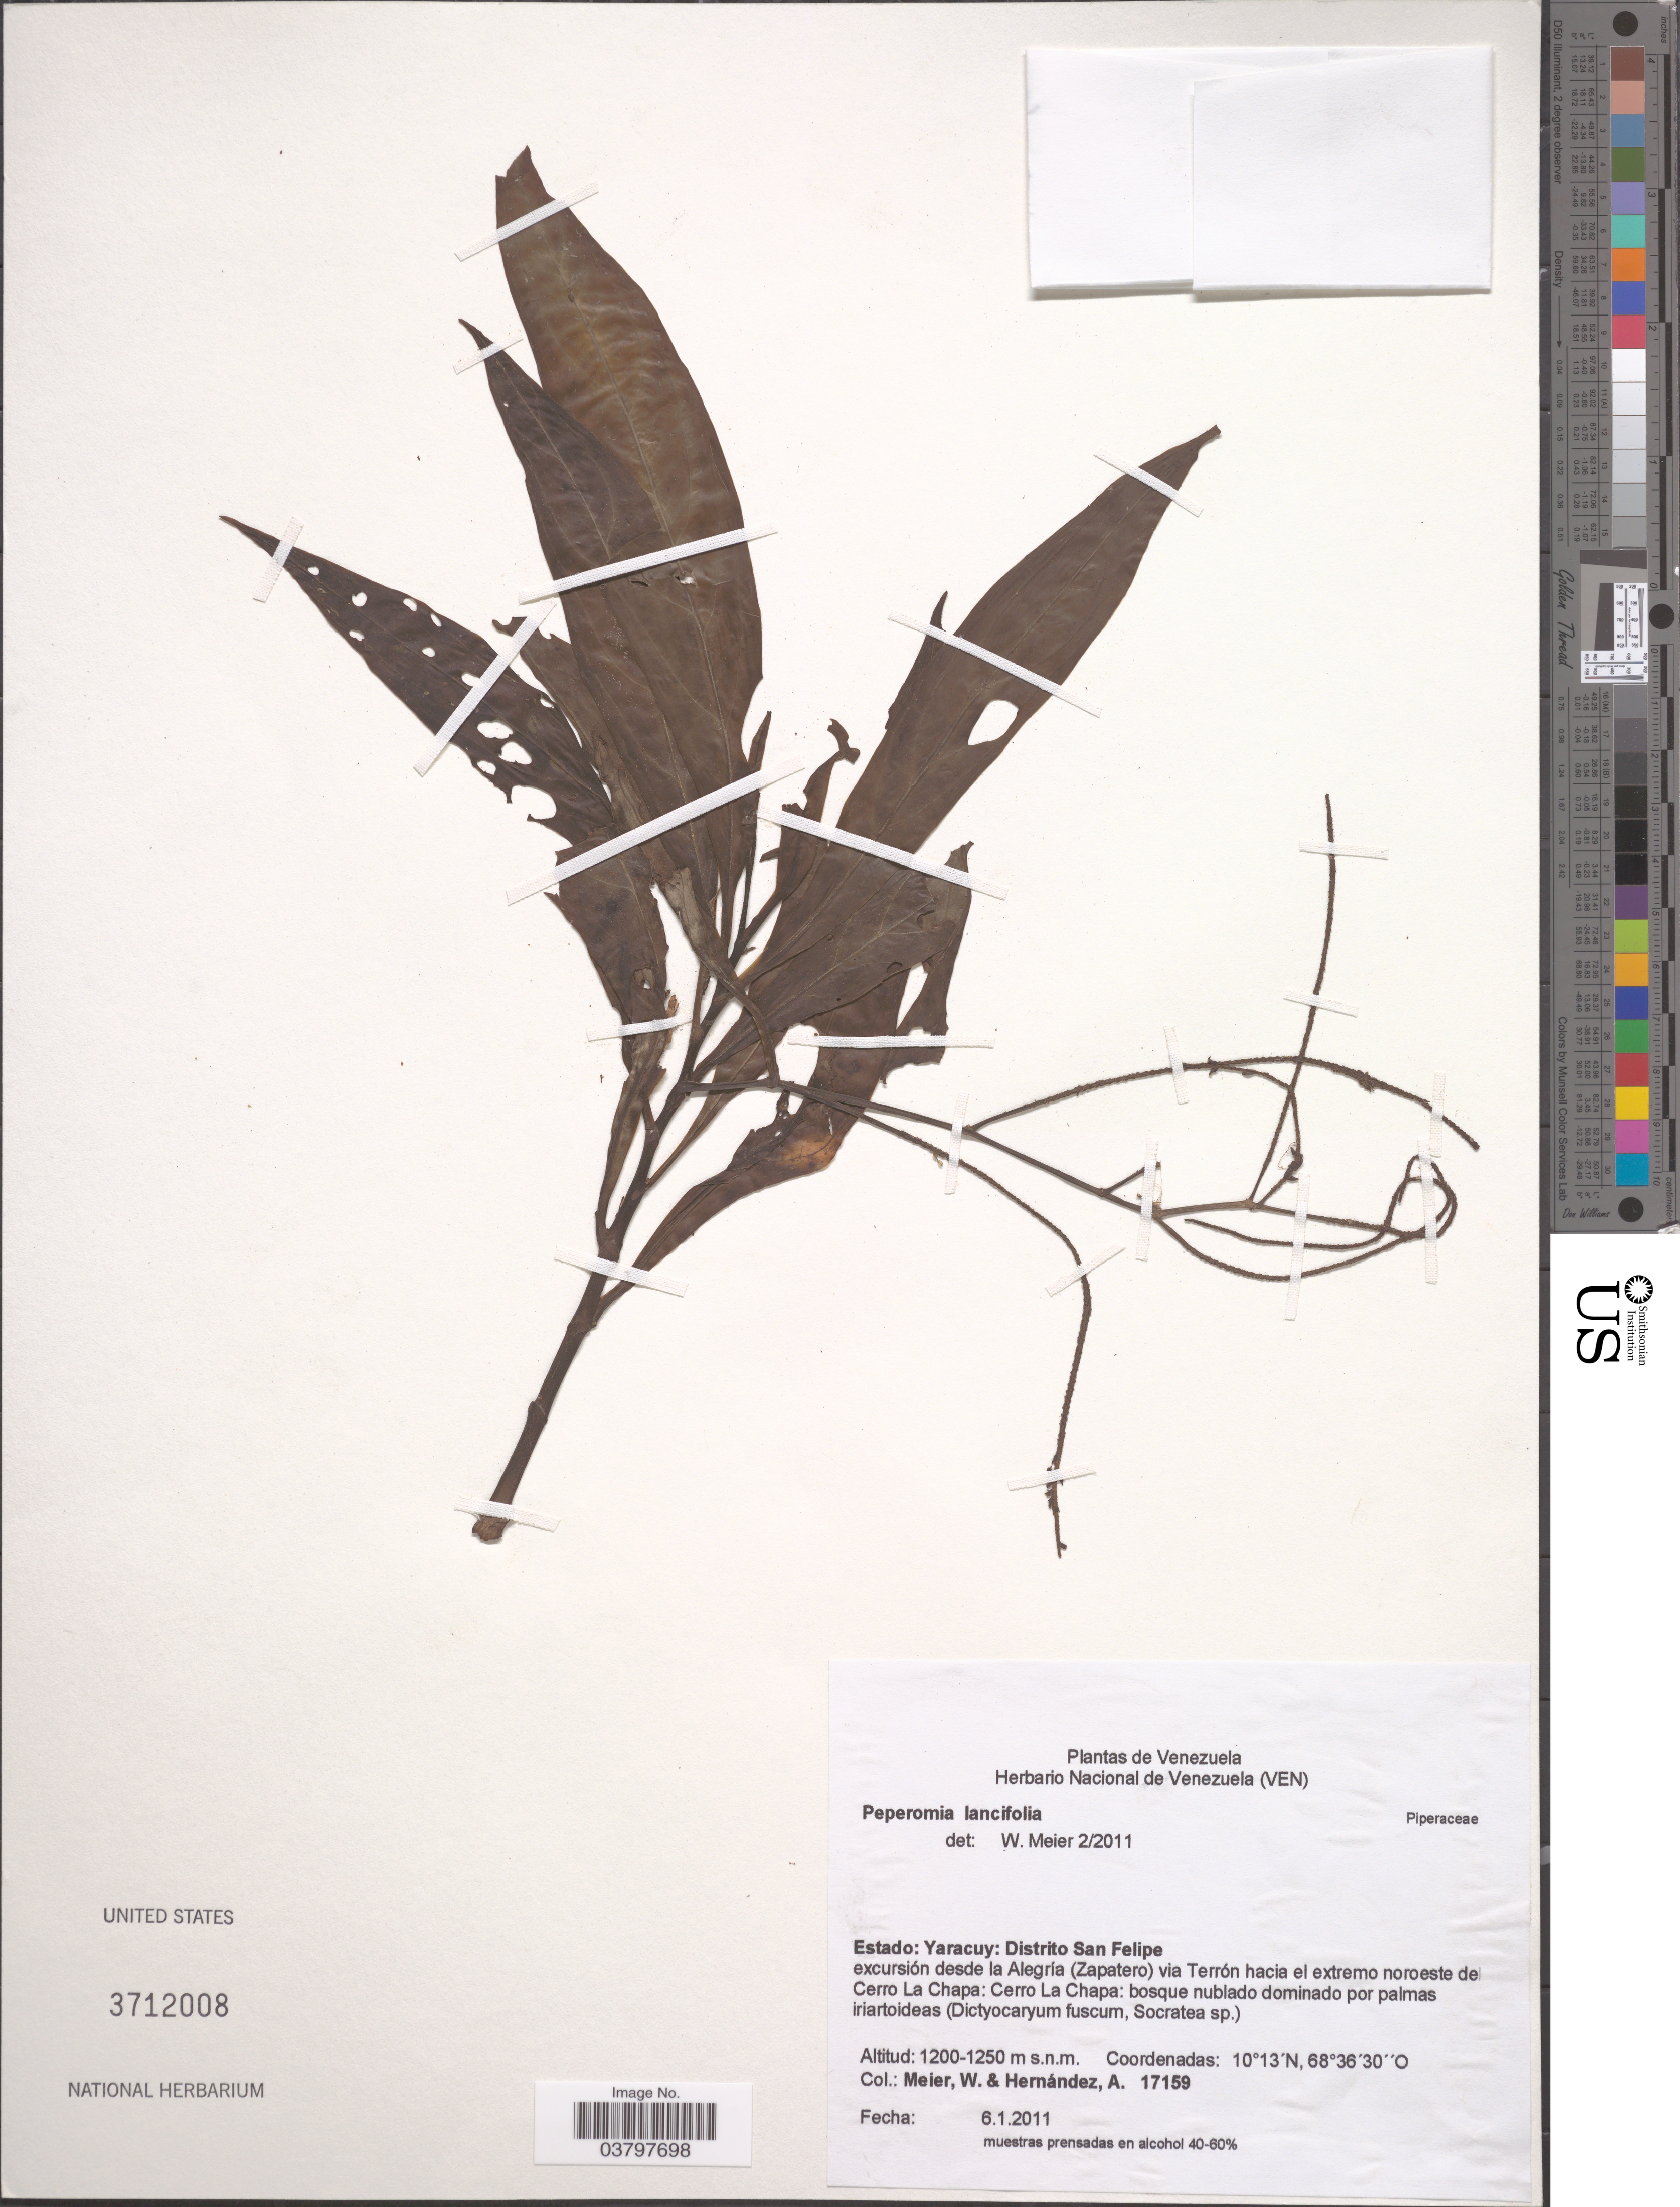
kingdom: Plantae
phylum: Tracheophyta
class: Magnoliopsida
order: Piperales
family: Piperaceae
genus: Peperomia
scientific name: Peperomia lancifolia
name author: Hook.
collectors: W. Meier & A. Hernández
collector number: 17159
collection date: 2011-01-06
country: Venezuela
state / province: Yaracuy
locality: Estado: Yaracuy: Distrito San Felipe excursión desde la Alegría (Zapatero) via Terrón hacia el extremo noroeste de Cerro La Chapa: Cerro La Chapa.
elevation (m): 1200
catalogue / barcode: US 3712008